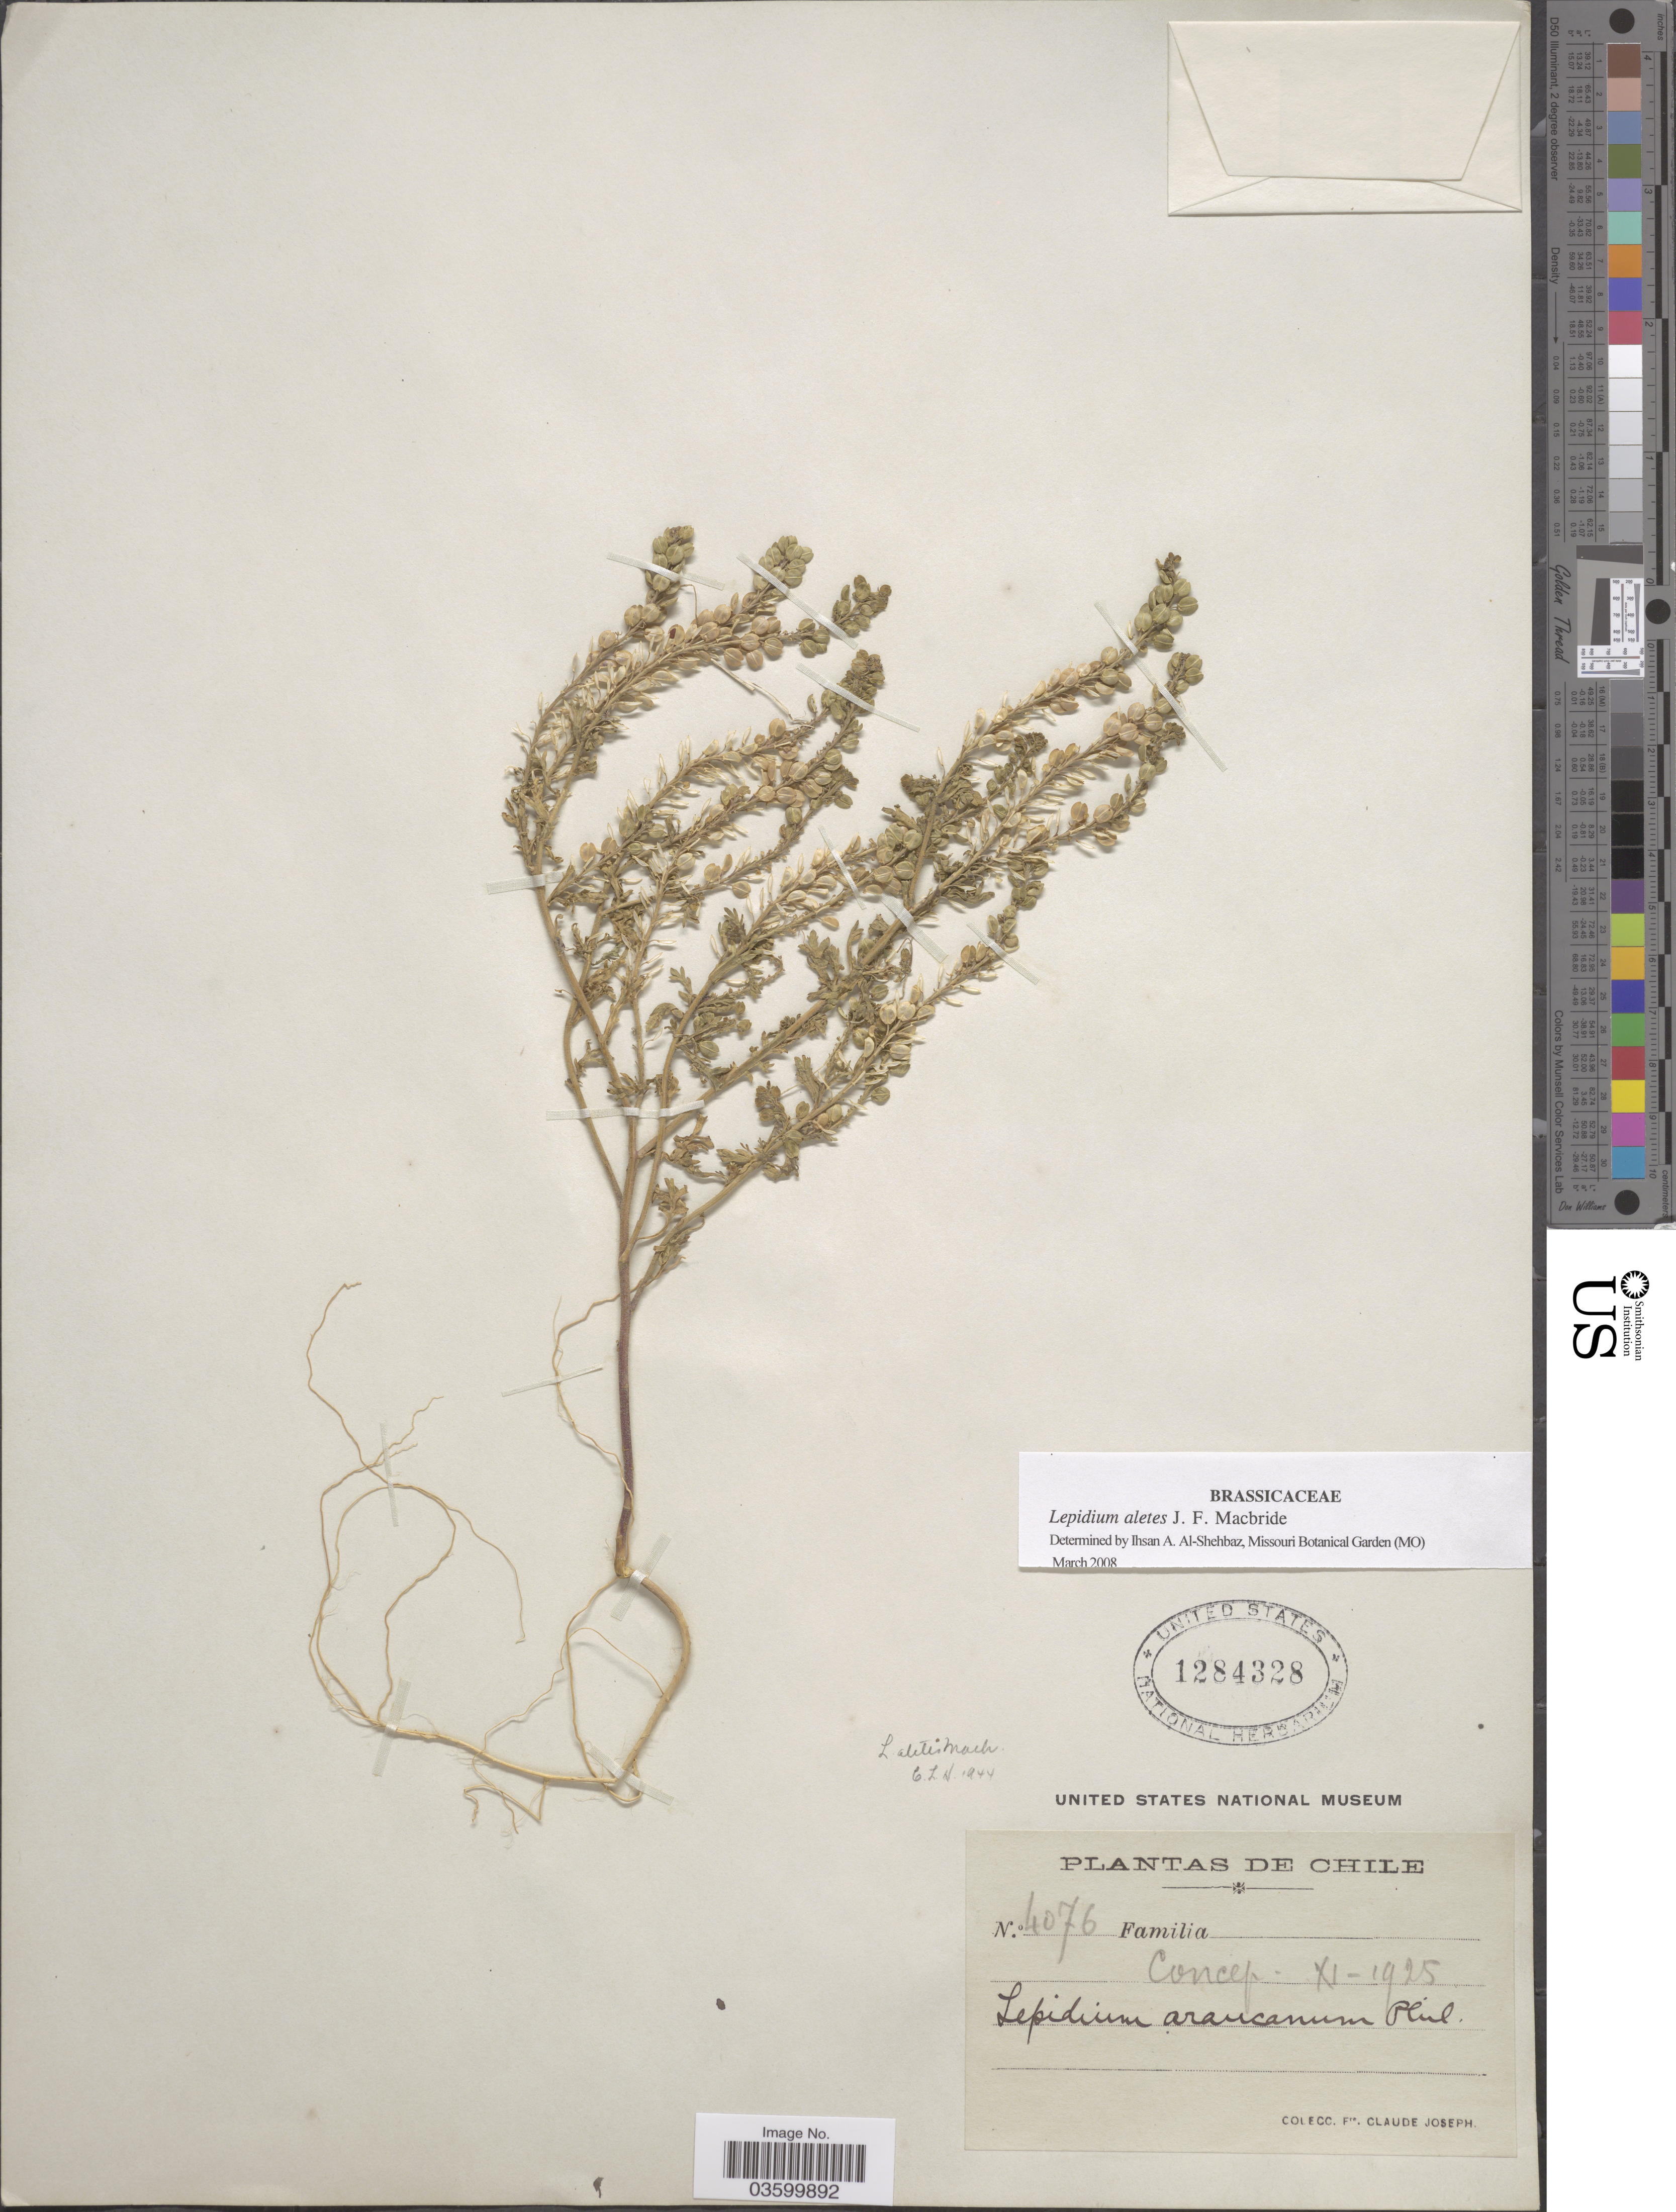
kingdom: Plantae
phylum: Tracheophyta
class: Magnoliopsida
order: Brassicales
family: Brassicaceae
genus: Lepidium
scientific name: Lepidium aletes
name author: J.F. Macbr.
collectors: Bro. Claude-Joseph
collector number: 4076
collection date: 1925-11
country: Chile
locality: Concep.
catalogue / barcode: US 1284328